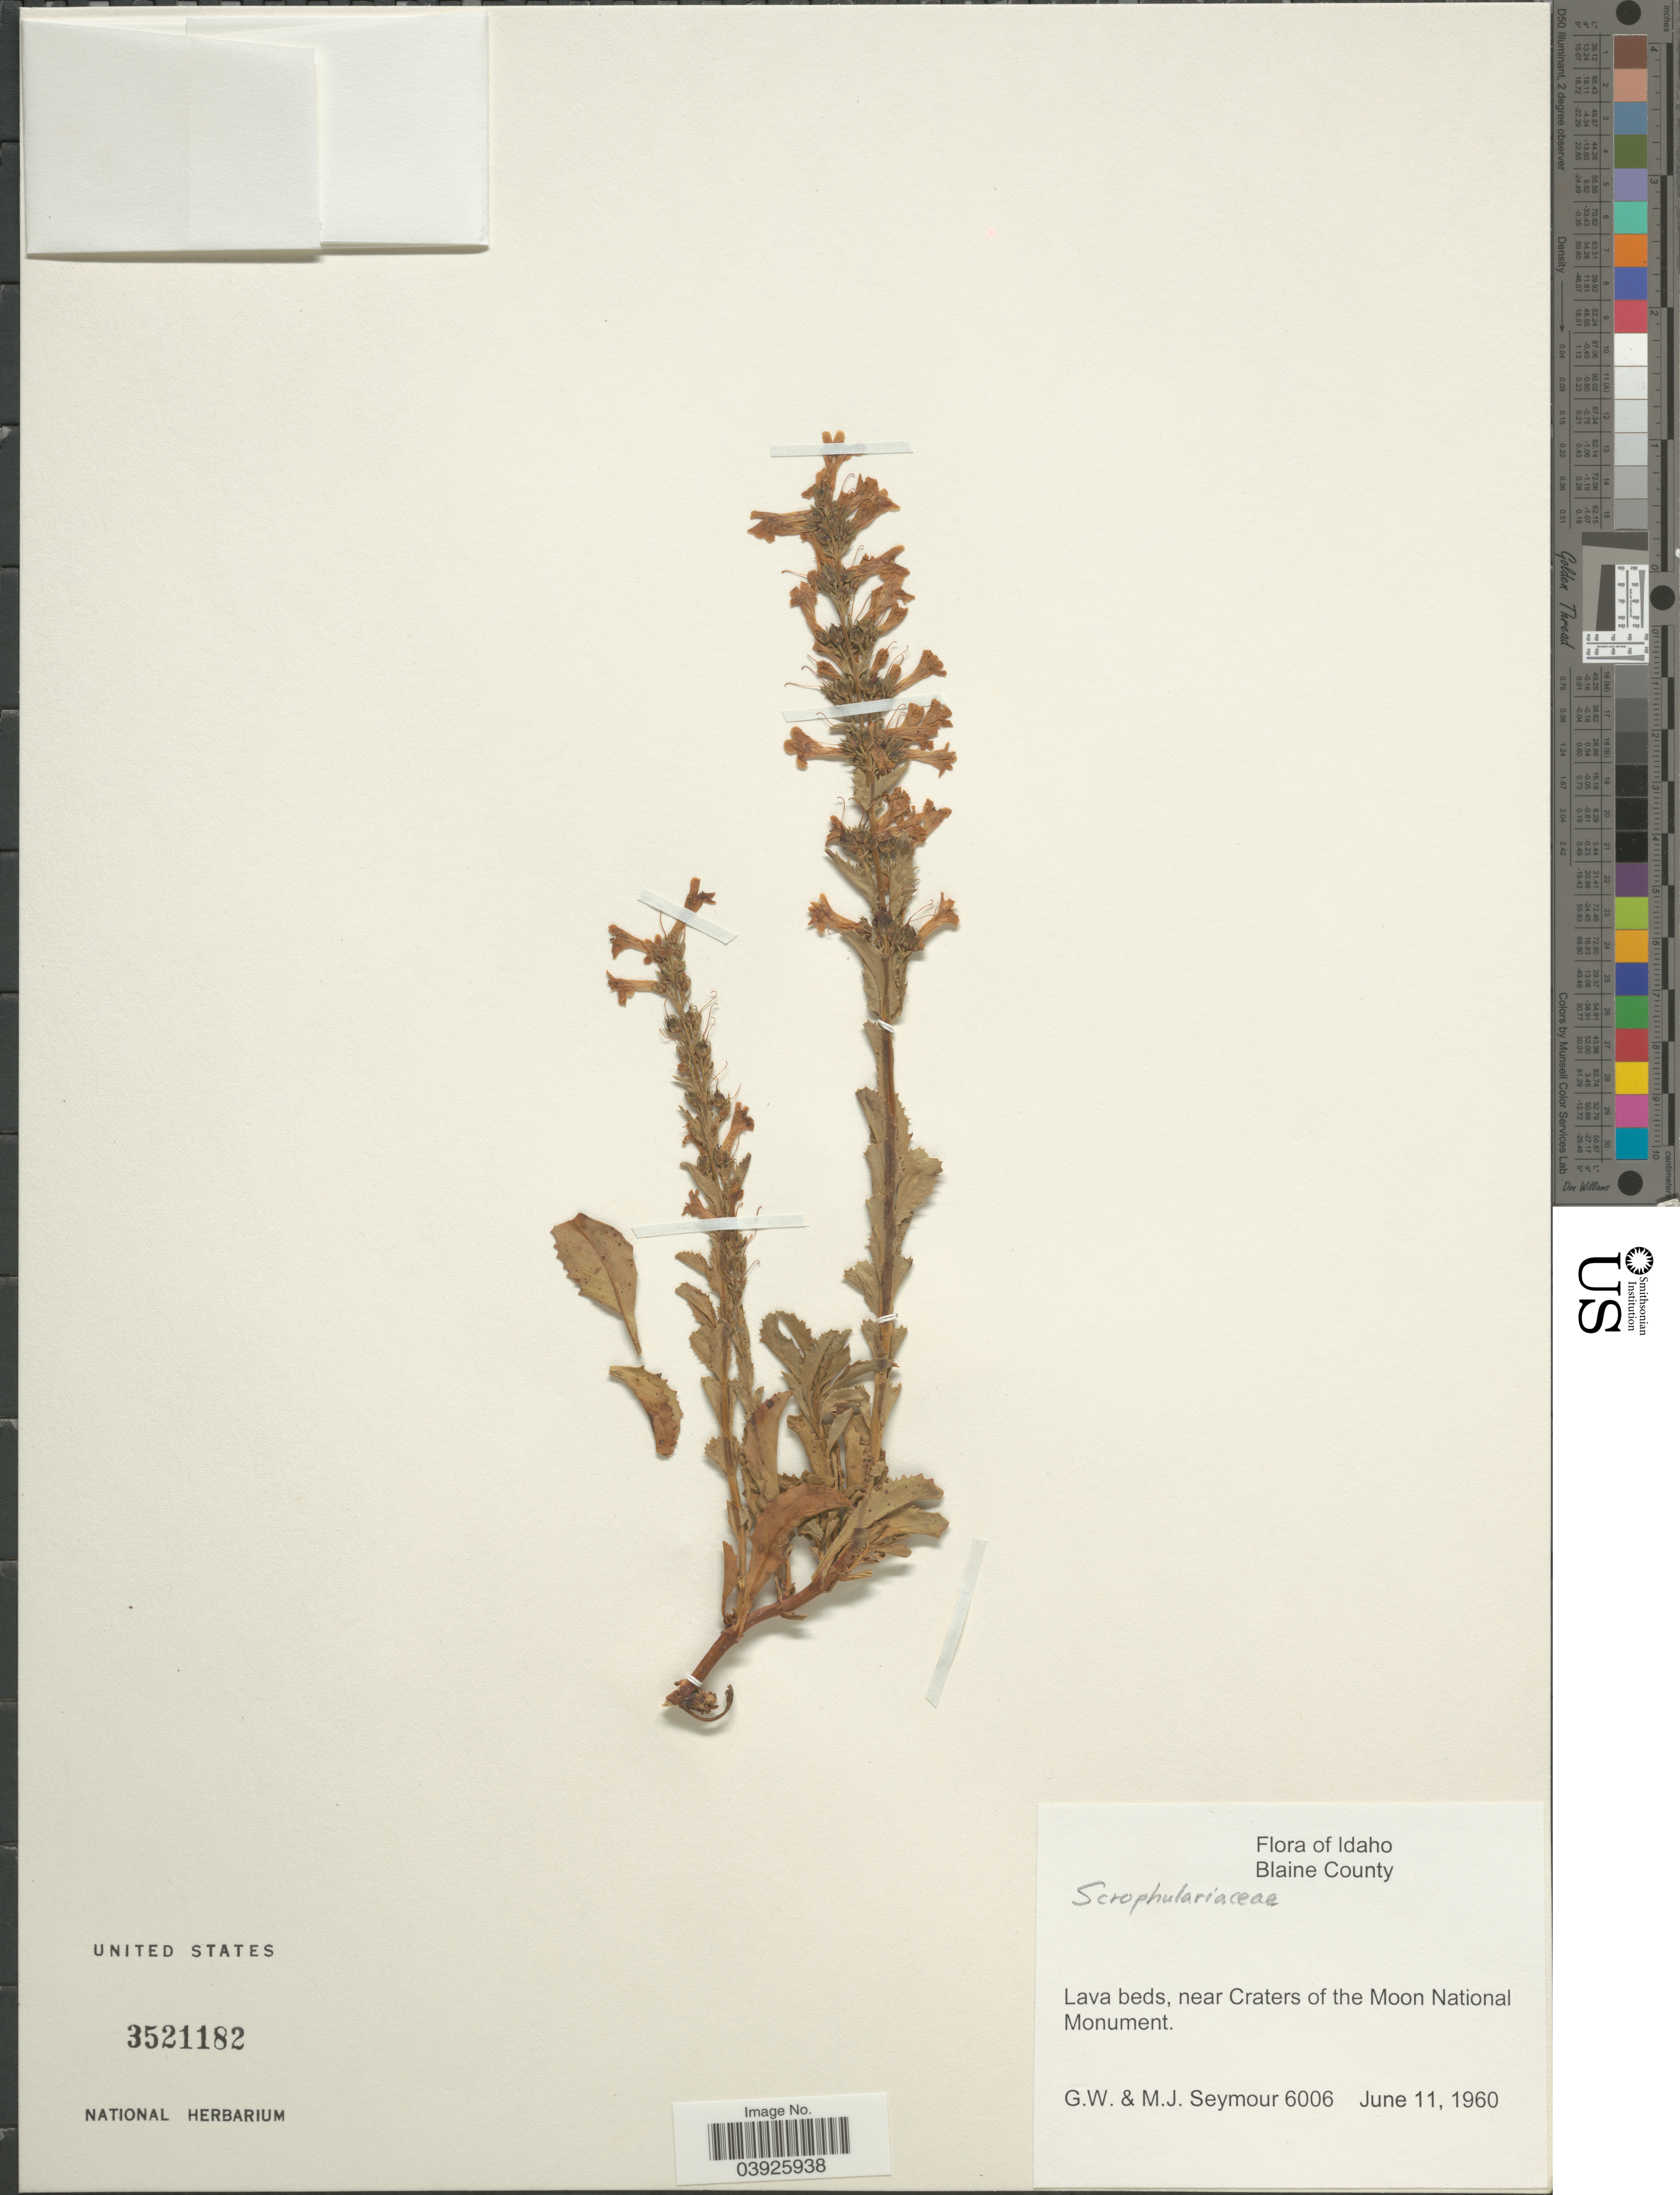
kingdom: Plantae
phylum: Tracheophyta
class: Magnoliopsida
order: Lamiales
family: Scrophulariaceae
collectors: G. Seymour & M. Seymour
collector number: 6006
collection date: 1960-06-11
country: United States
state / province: Idaho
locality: Blaine County. Lava beds, near Craters of the Moon National Monument.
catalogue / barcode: US 3521182